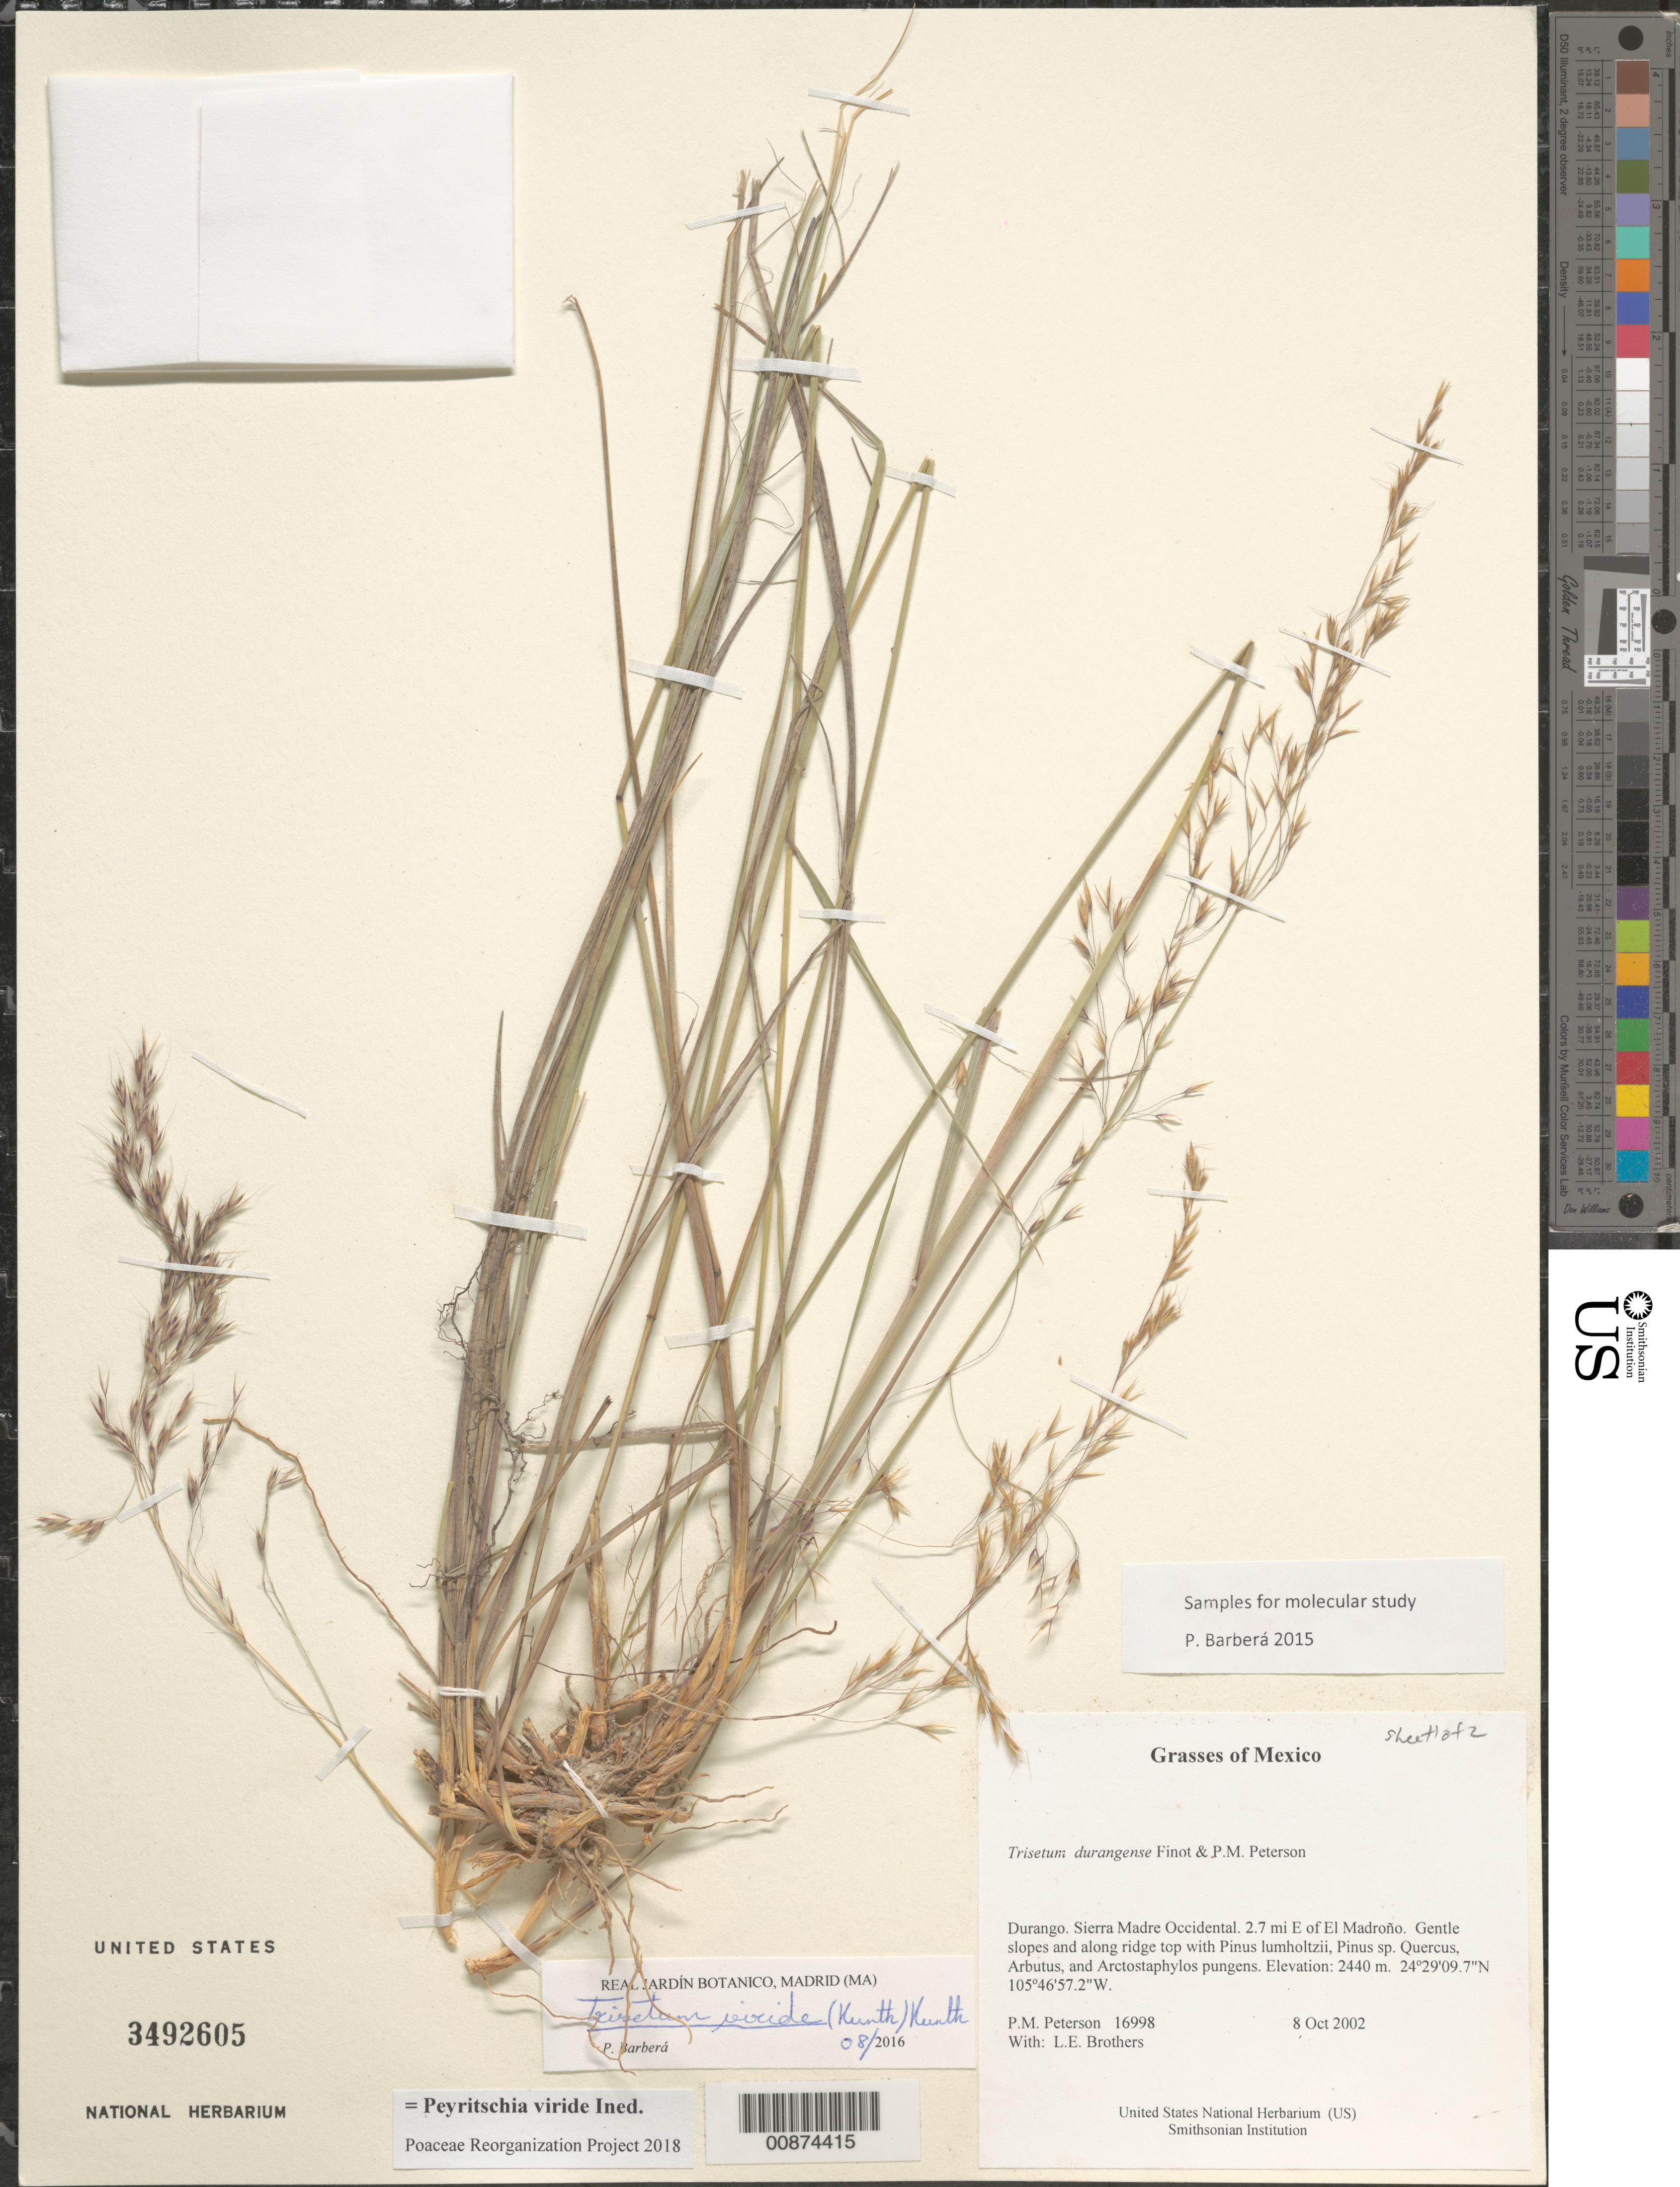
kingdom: Plantae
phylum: Tracheophyta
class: Liliopsida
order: Poales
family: Poaceae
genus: Peyritschia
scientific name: Peyritschia viride, ined. 2020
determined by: Poaceae Reorganization Project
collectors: P. M. Peterson & L. E. Brothers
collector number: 16998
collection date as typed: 08 Oct 2002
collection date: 2002-10-08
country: Mexico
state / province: Durango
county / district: Sierra Madre Occidental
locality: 2.7 mi E of El Madroño. Gentle slopes and along ridge top with Pinus lumholtzii, Pinus sp. Quercus, Arbutus, and Arctostaphylos pungens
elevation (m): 2440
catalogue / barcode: US 3492605